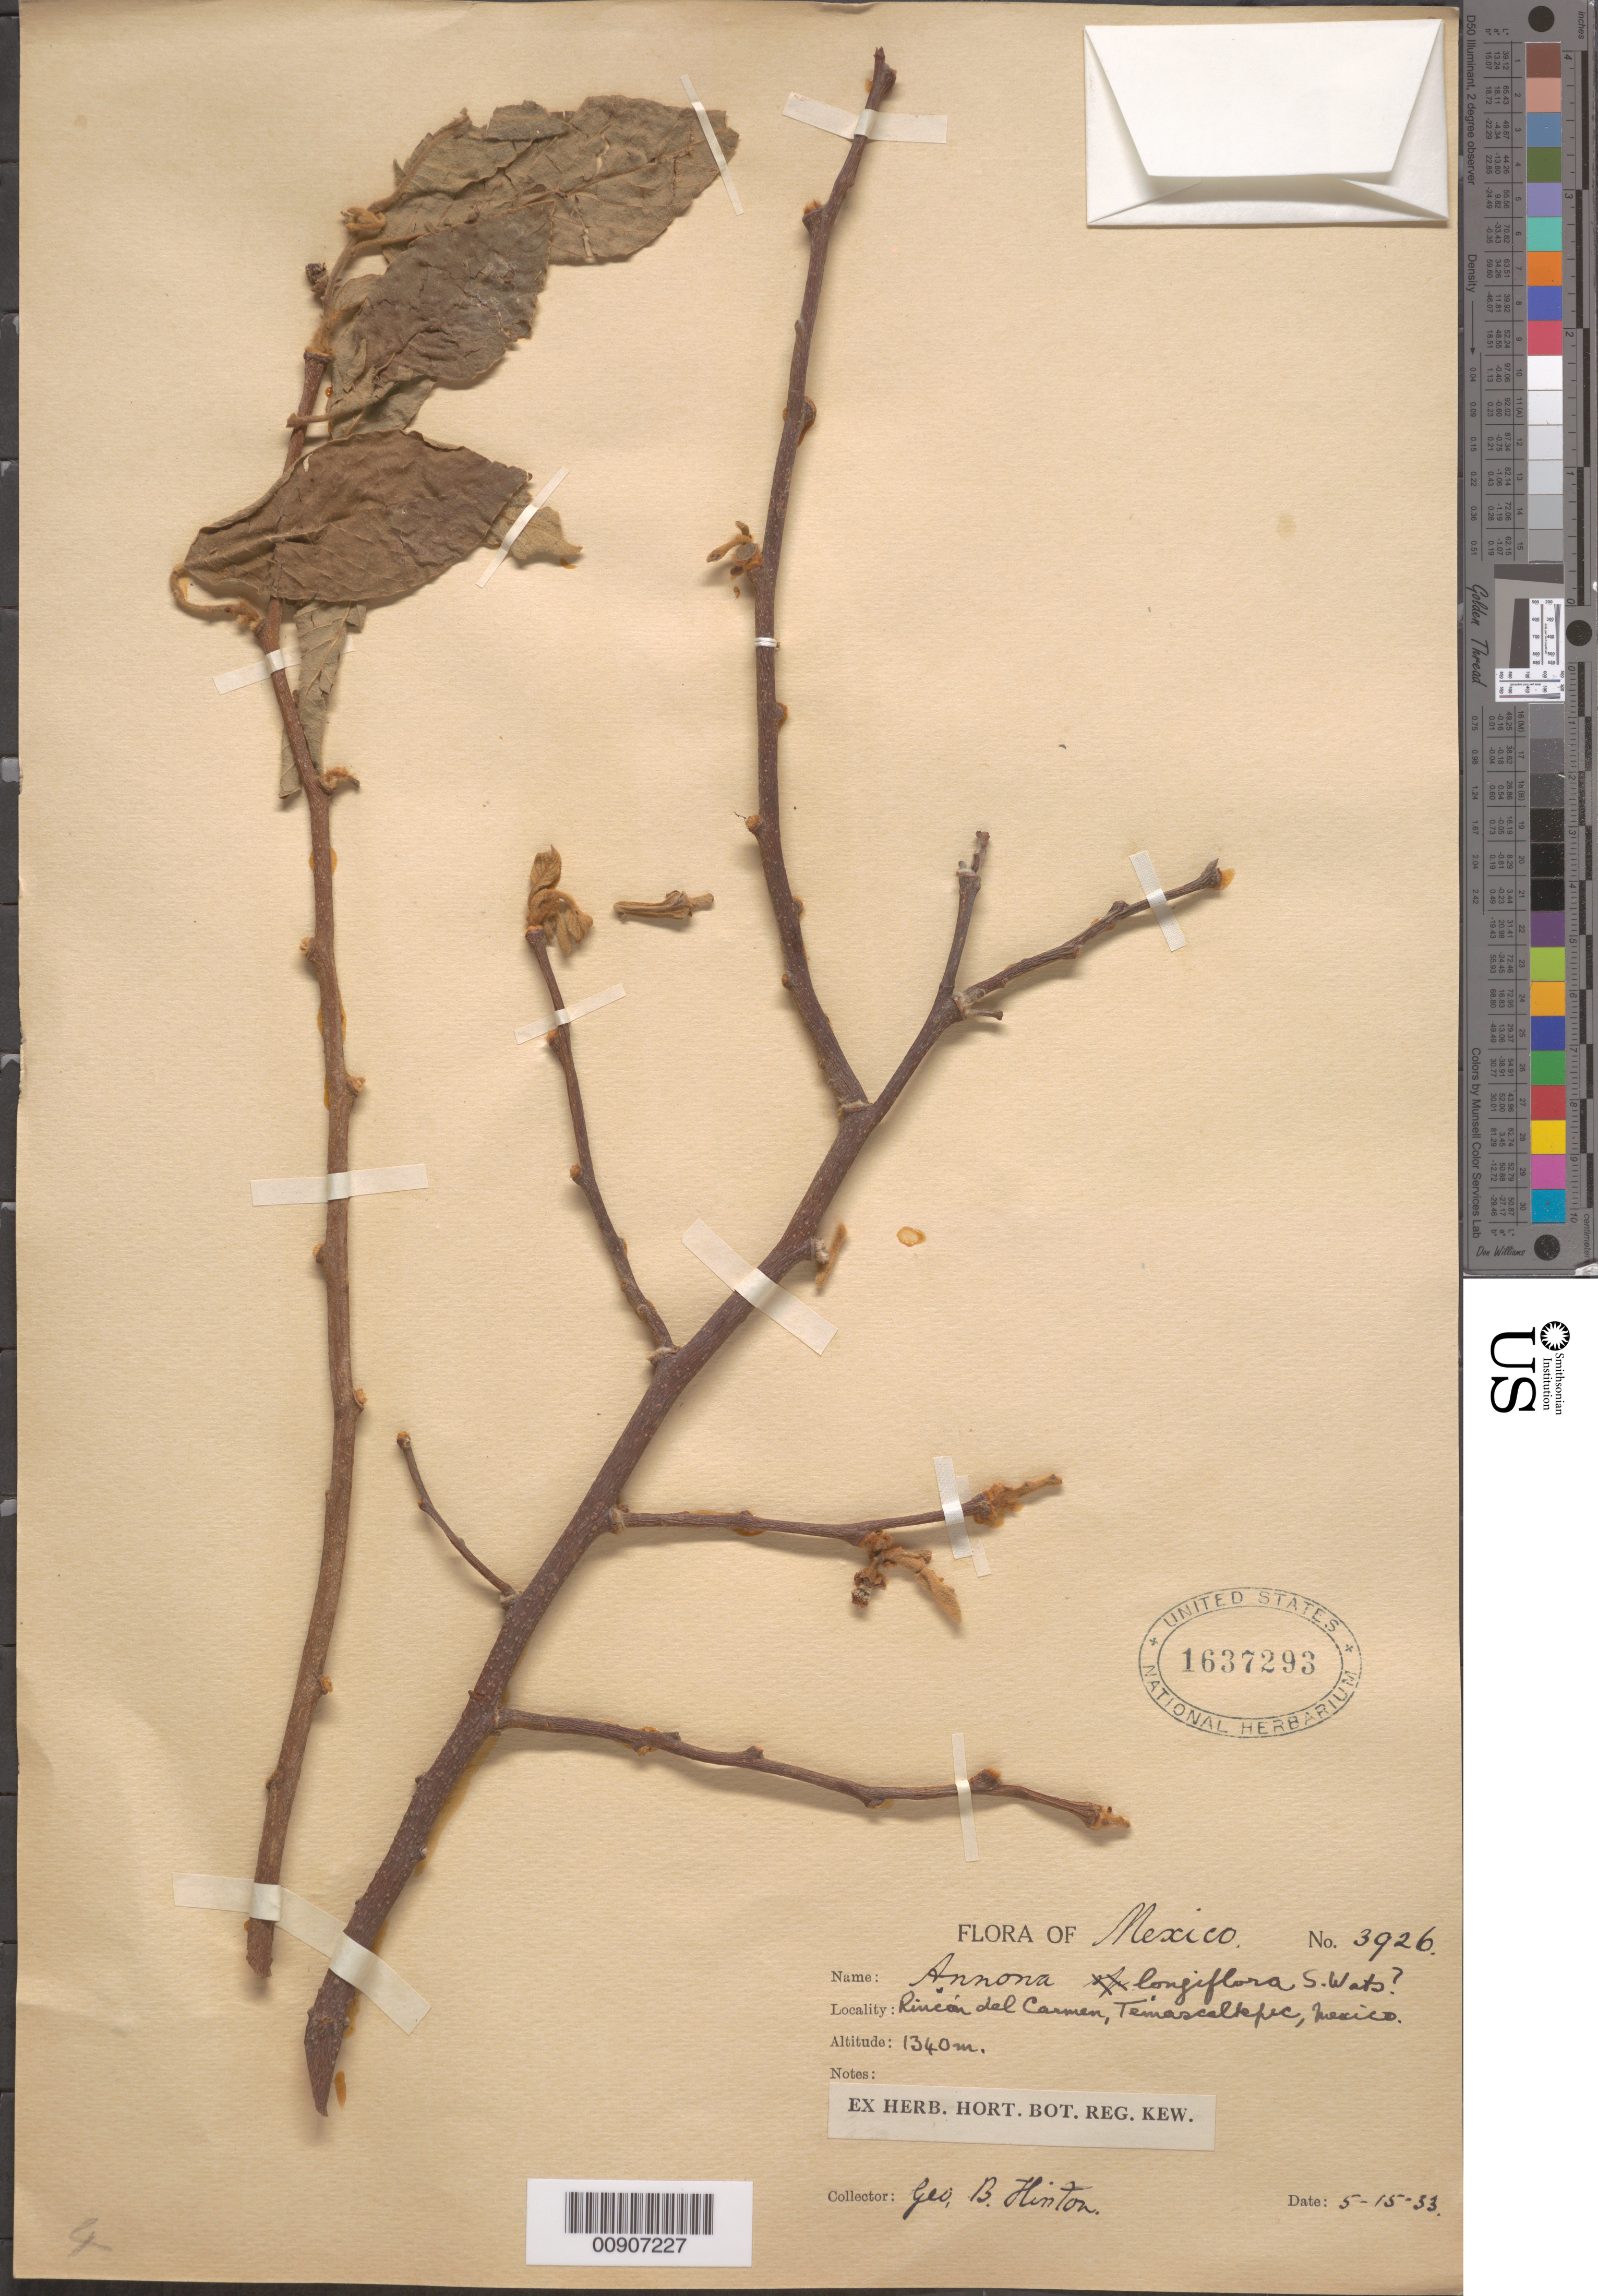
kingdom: Plantae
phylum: Tracheophyta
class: Magnoliopsida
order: Magnoliales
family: Annonaceae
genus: Annona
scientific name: Annona longiflora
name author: S. Watson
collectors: G. B. Hinton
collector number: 3926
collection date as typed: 15 May 1933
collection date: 1933-05-15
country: Mexico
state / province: México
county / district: Temascaltepec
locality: Rincón del Carmen, Temascaltepec, State of Mexico.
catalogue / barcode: US 1637293